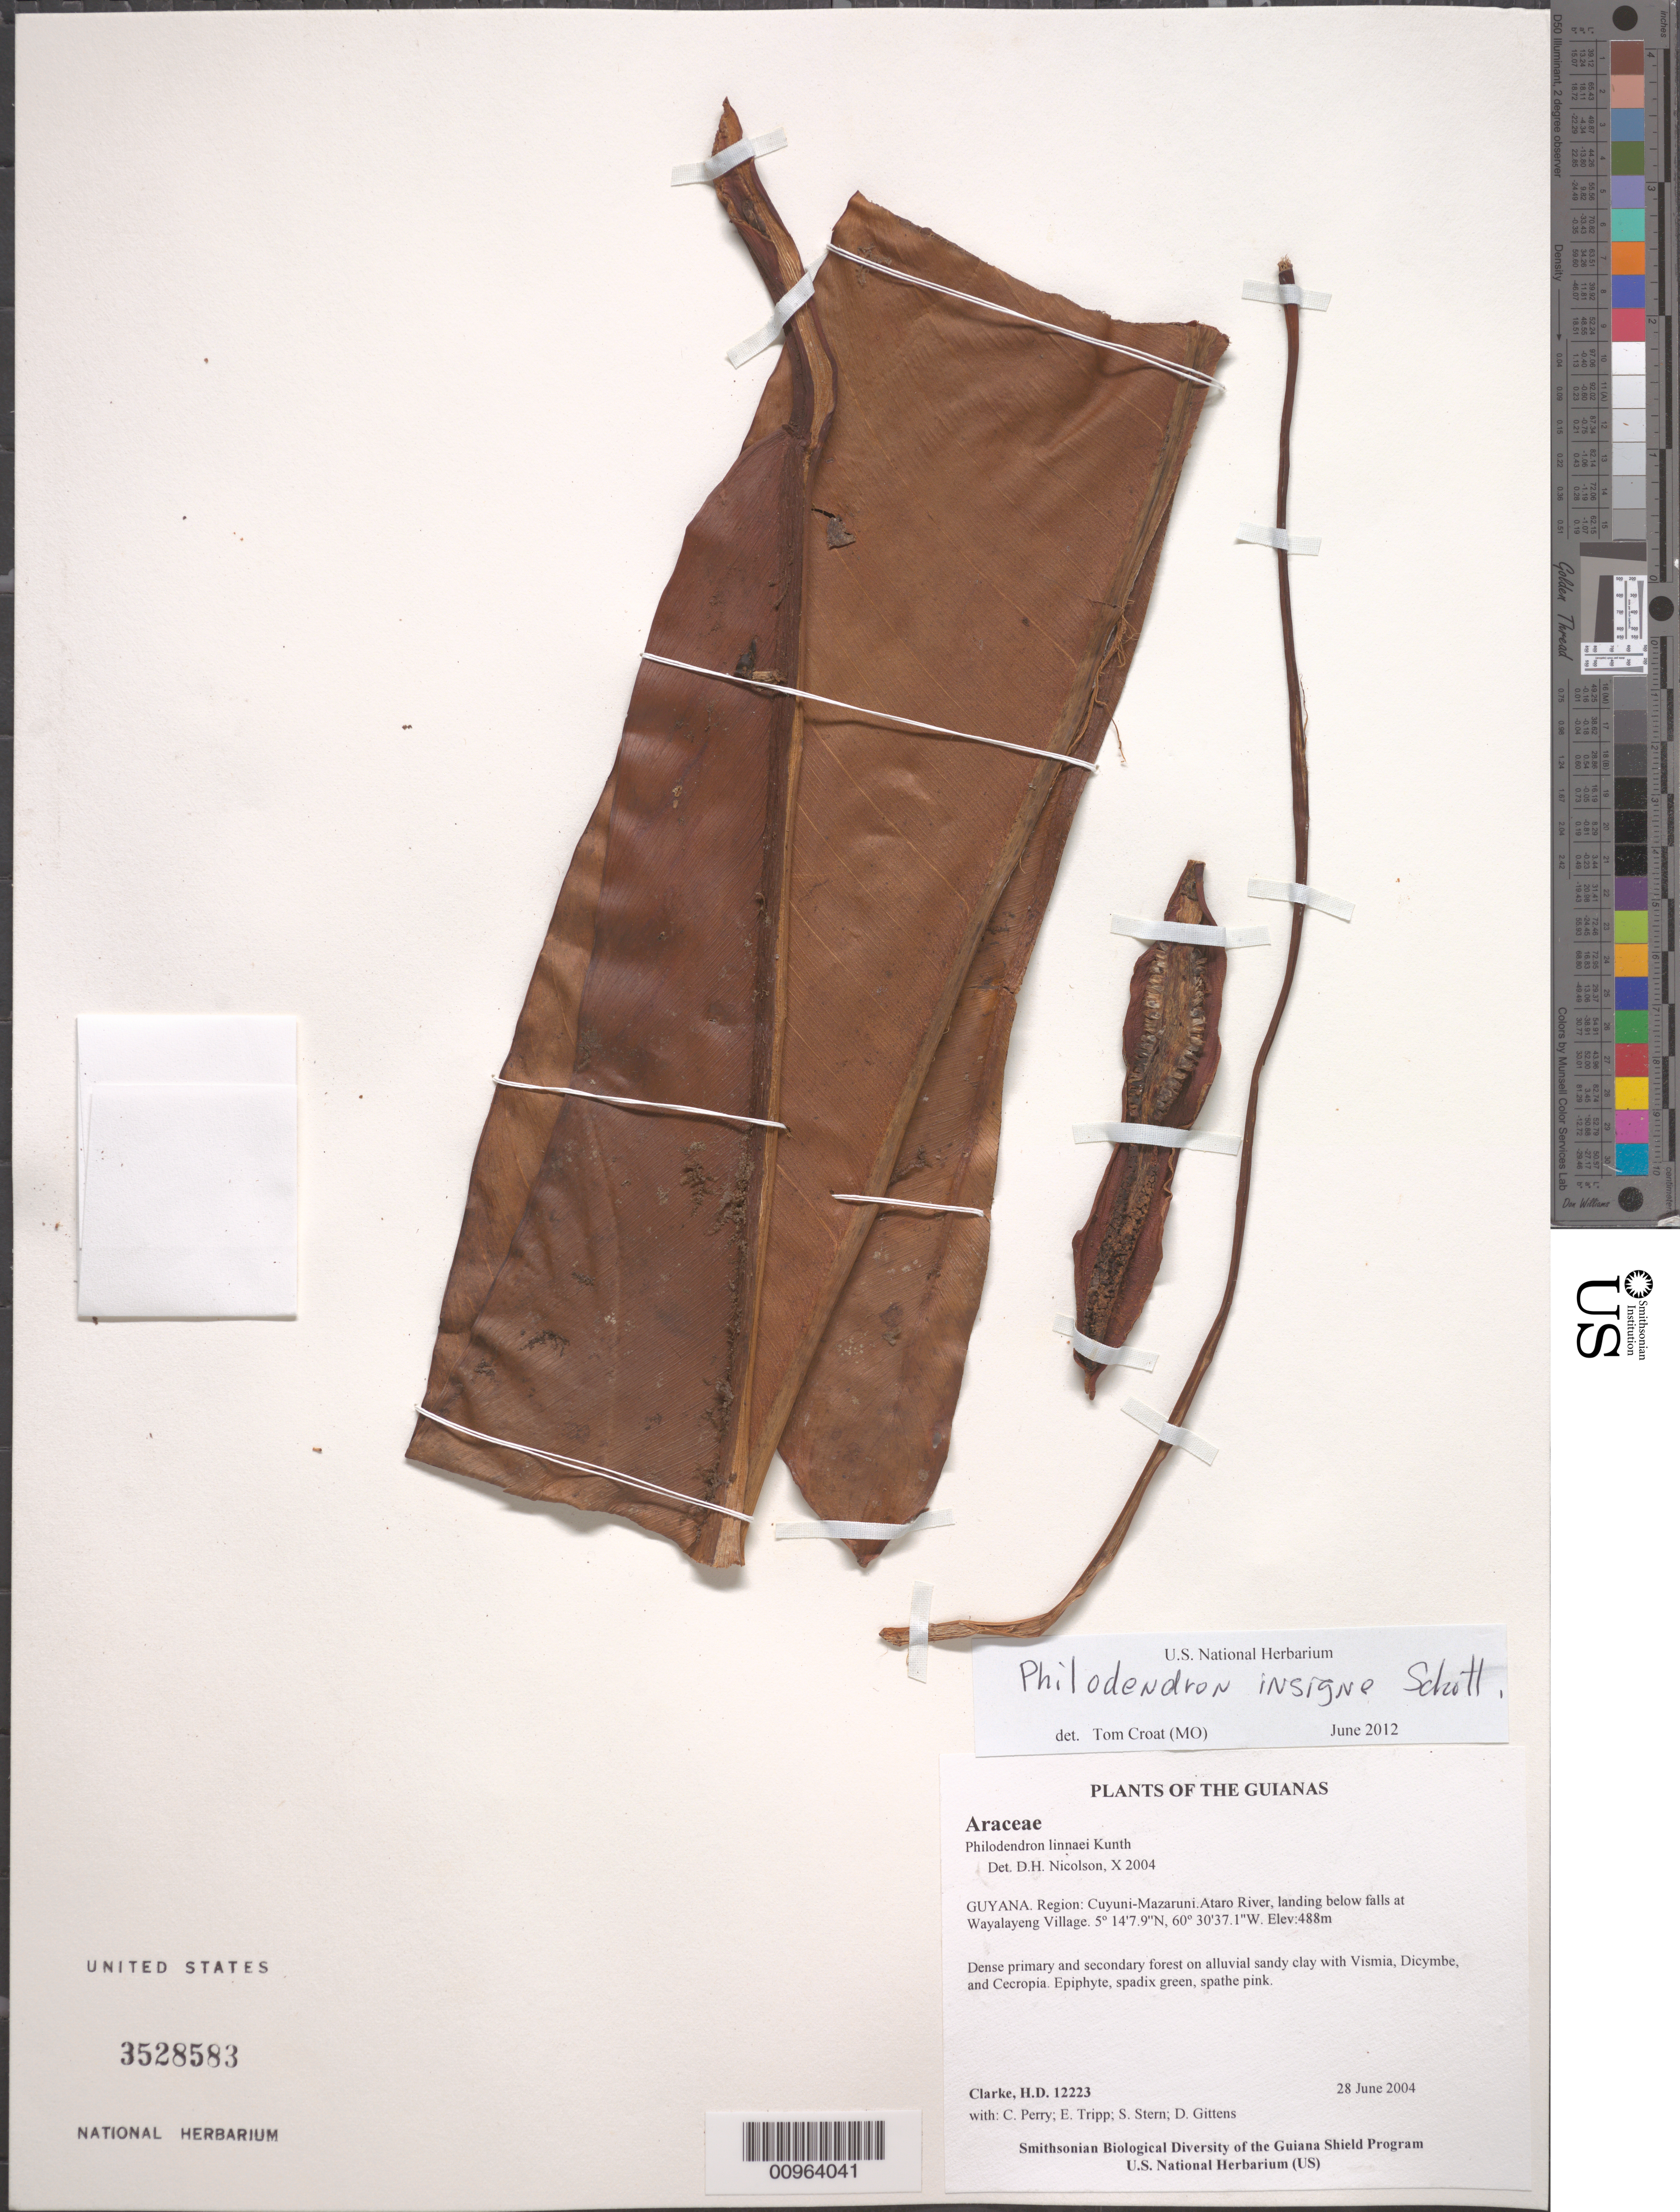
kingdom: Plantae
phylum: Tracheophyta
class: Liliopsida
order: Alismatales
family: Araceae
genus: Philodendron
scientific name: Philodendron linnaei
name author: Kunth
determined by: Nicolson, Dan H.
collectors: H. D. Clarke, C. Perry, E. Tripp, S. R. Stern & D. Gittens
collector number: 12223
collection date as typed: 28 June 2004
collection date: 2004-06-28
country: Guyana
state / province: Cuyuni-Mazaruni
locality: Ataro River, landing below falls at Wayalayeng Village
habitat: Dense primary and secondary forest on alluvial sandy clay with Vismia, Dicymbe, and Cecropia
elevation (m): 488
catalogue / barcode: US 3528583